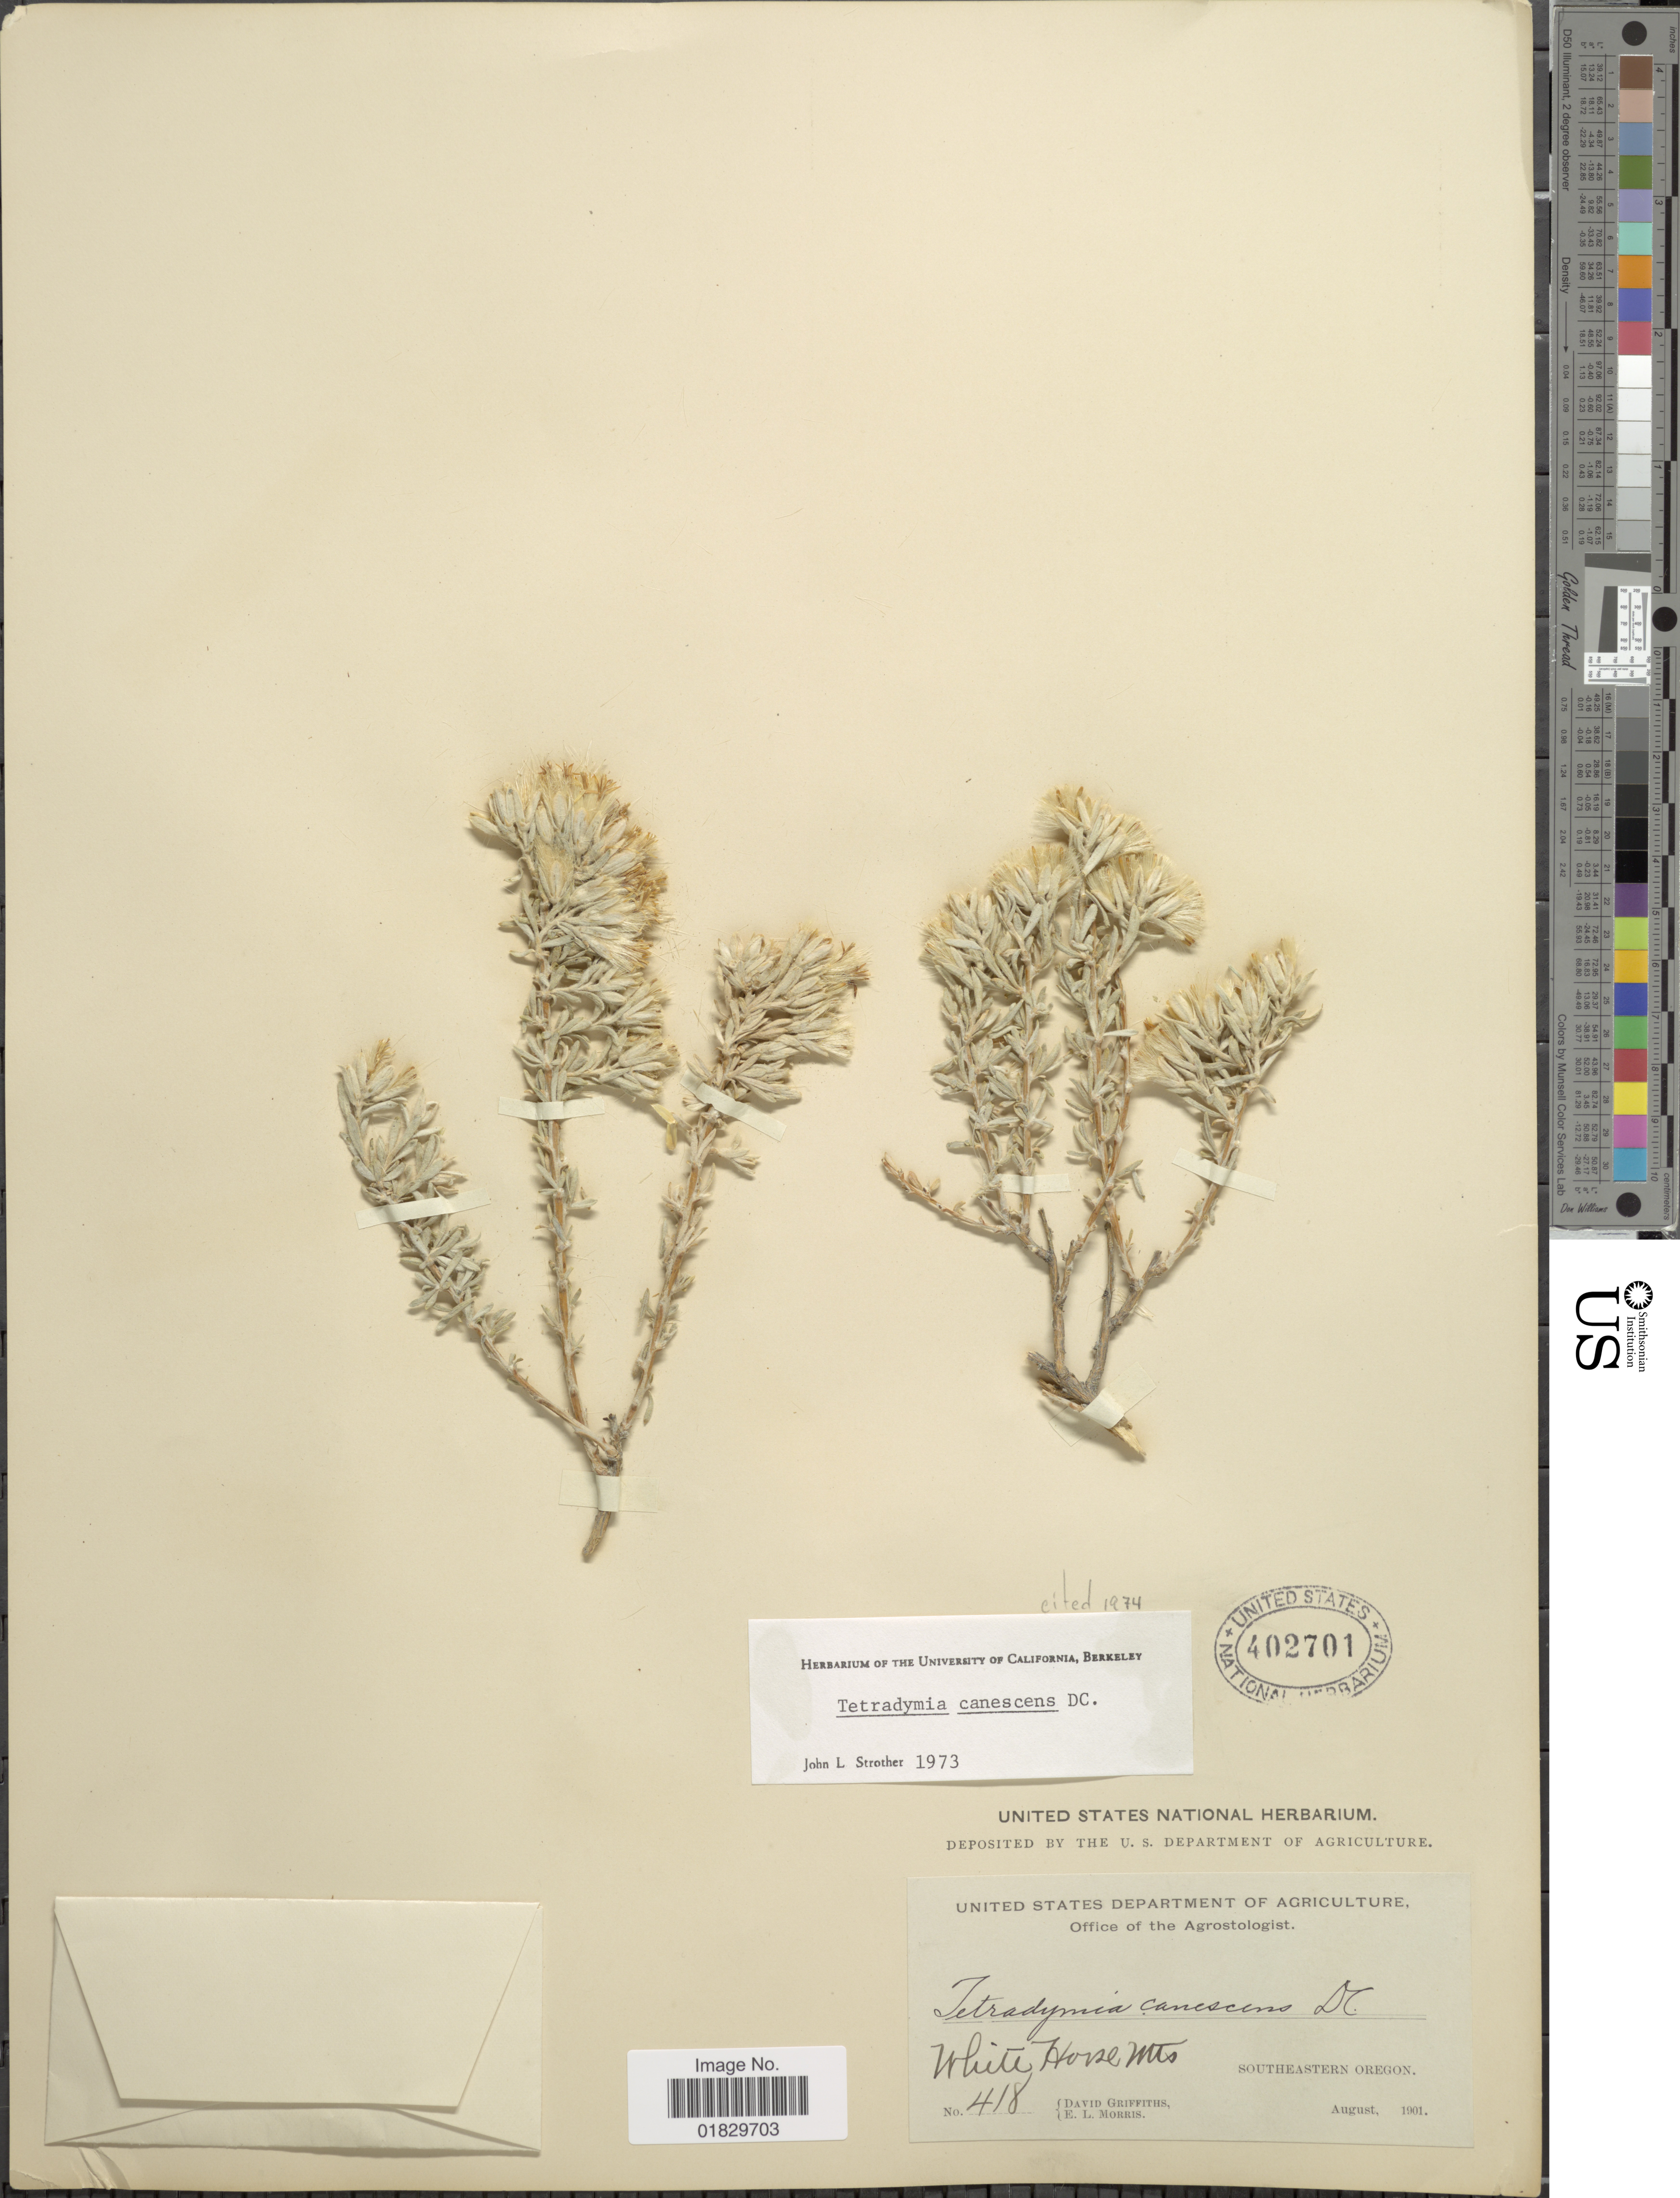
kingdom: Plantae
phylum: Tracheophyta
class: Magnoliopsida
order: Asterales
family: Asteraceae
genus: Tetradymia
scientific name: Tetradymia canescens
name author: DC.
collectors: D. Griffiths & E. Morris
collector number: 418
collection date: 1901-08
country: United States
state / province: Oregon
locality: White Horse Mts., Southeastern Oregon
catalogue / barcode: US 402701